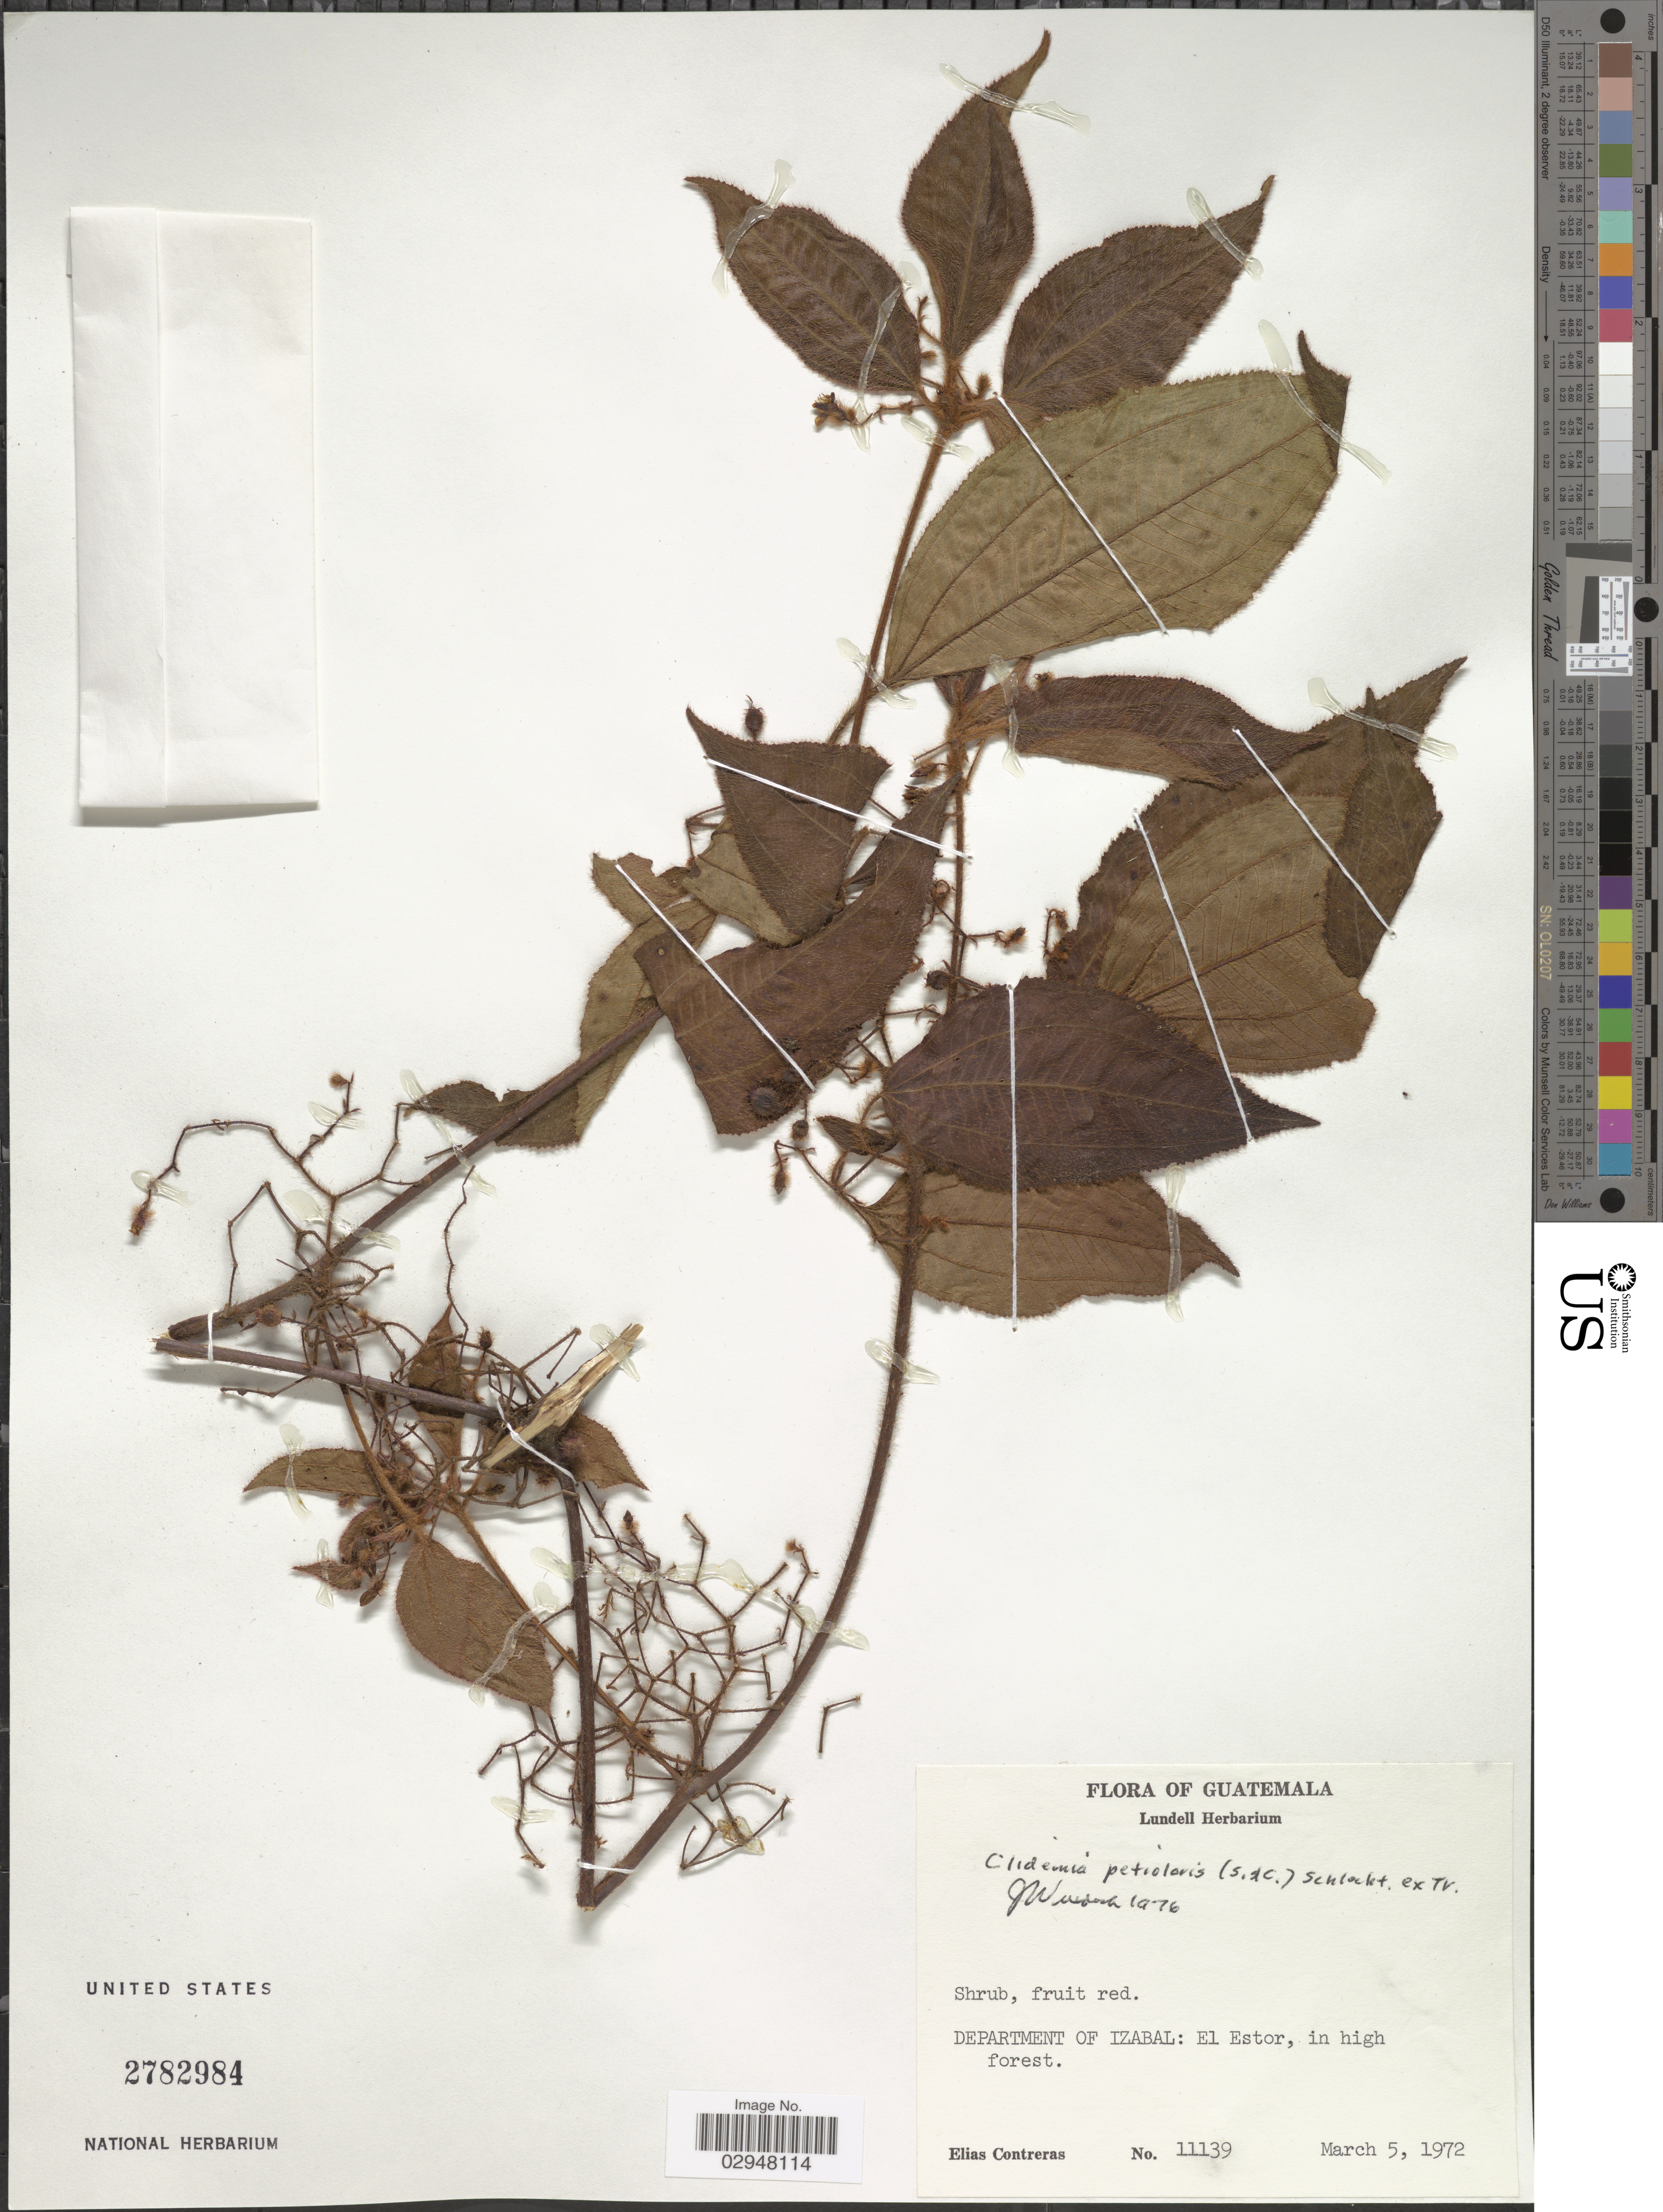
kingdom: Plantae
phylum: Tracheophyta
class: Magnoliopsida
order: Myrtales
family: Melastomataceae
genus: Clidemia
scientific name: Clidemia petiolaris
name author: (Schltdl. & Cham.) Schltdl. ex Triana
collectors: E. Contreras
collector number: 11139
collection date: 1972-03-05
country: Guatemala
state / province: Izabal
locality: Department of Izabal: El Estor.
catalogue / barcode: US 2782984